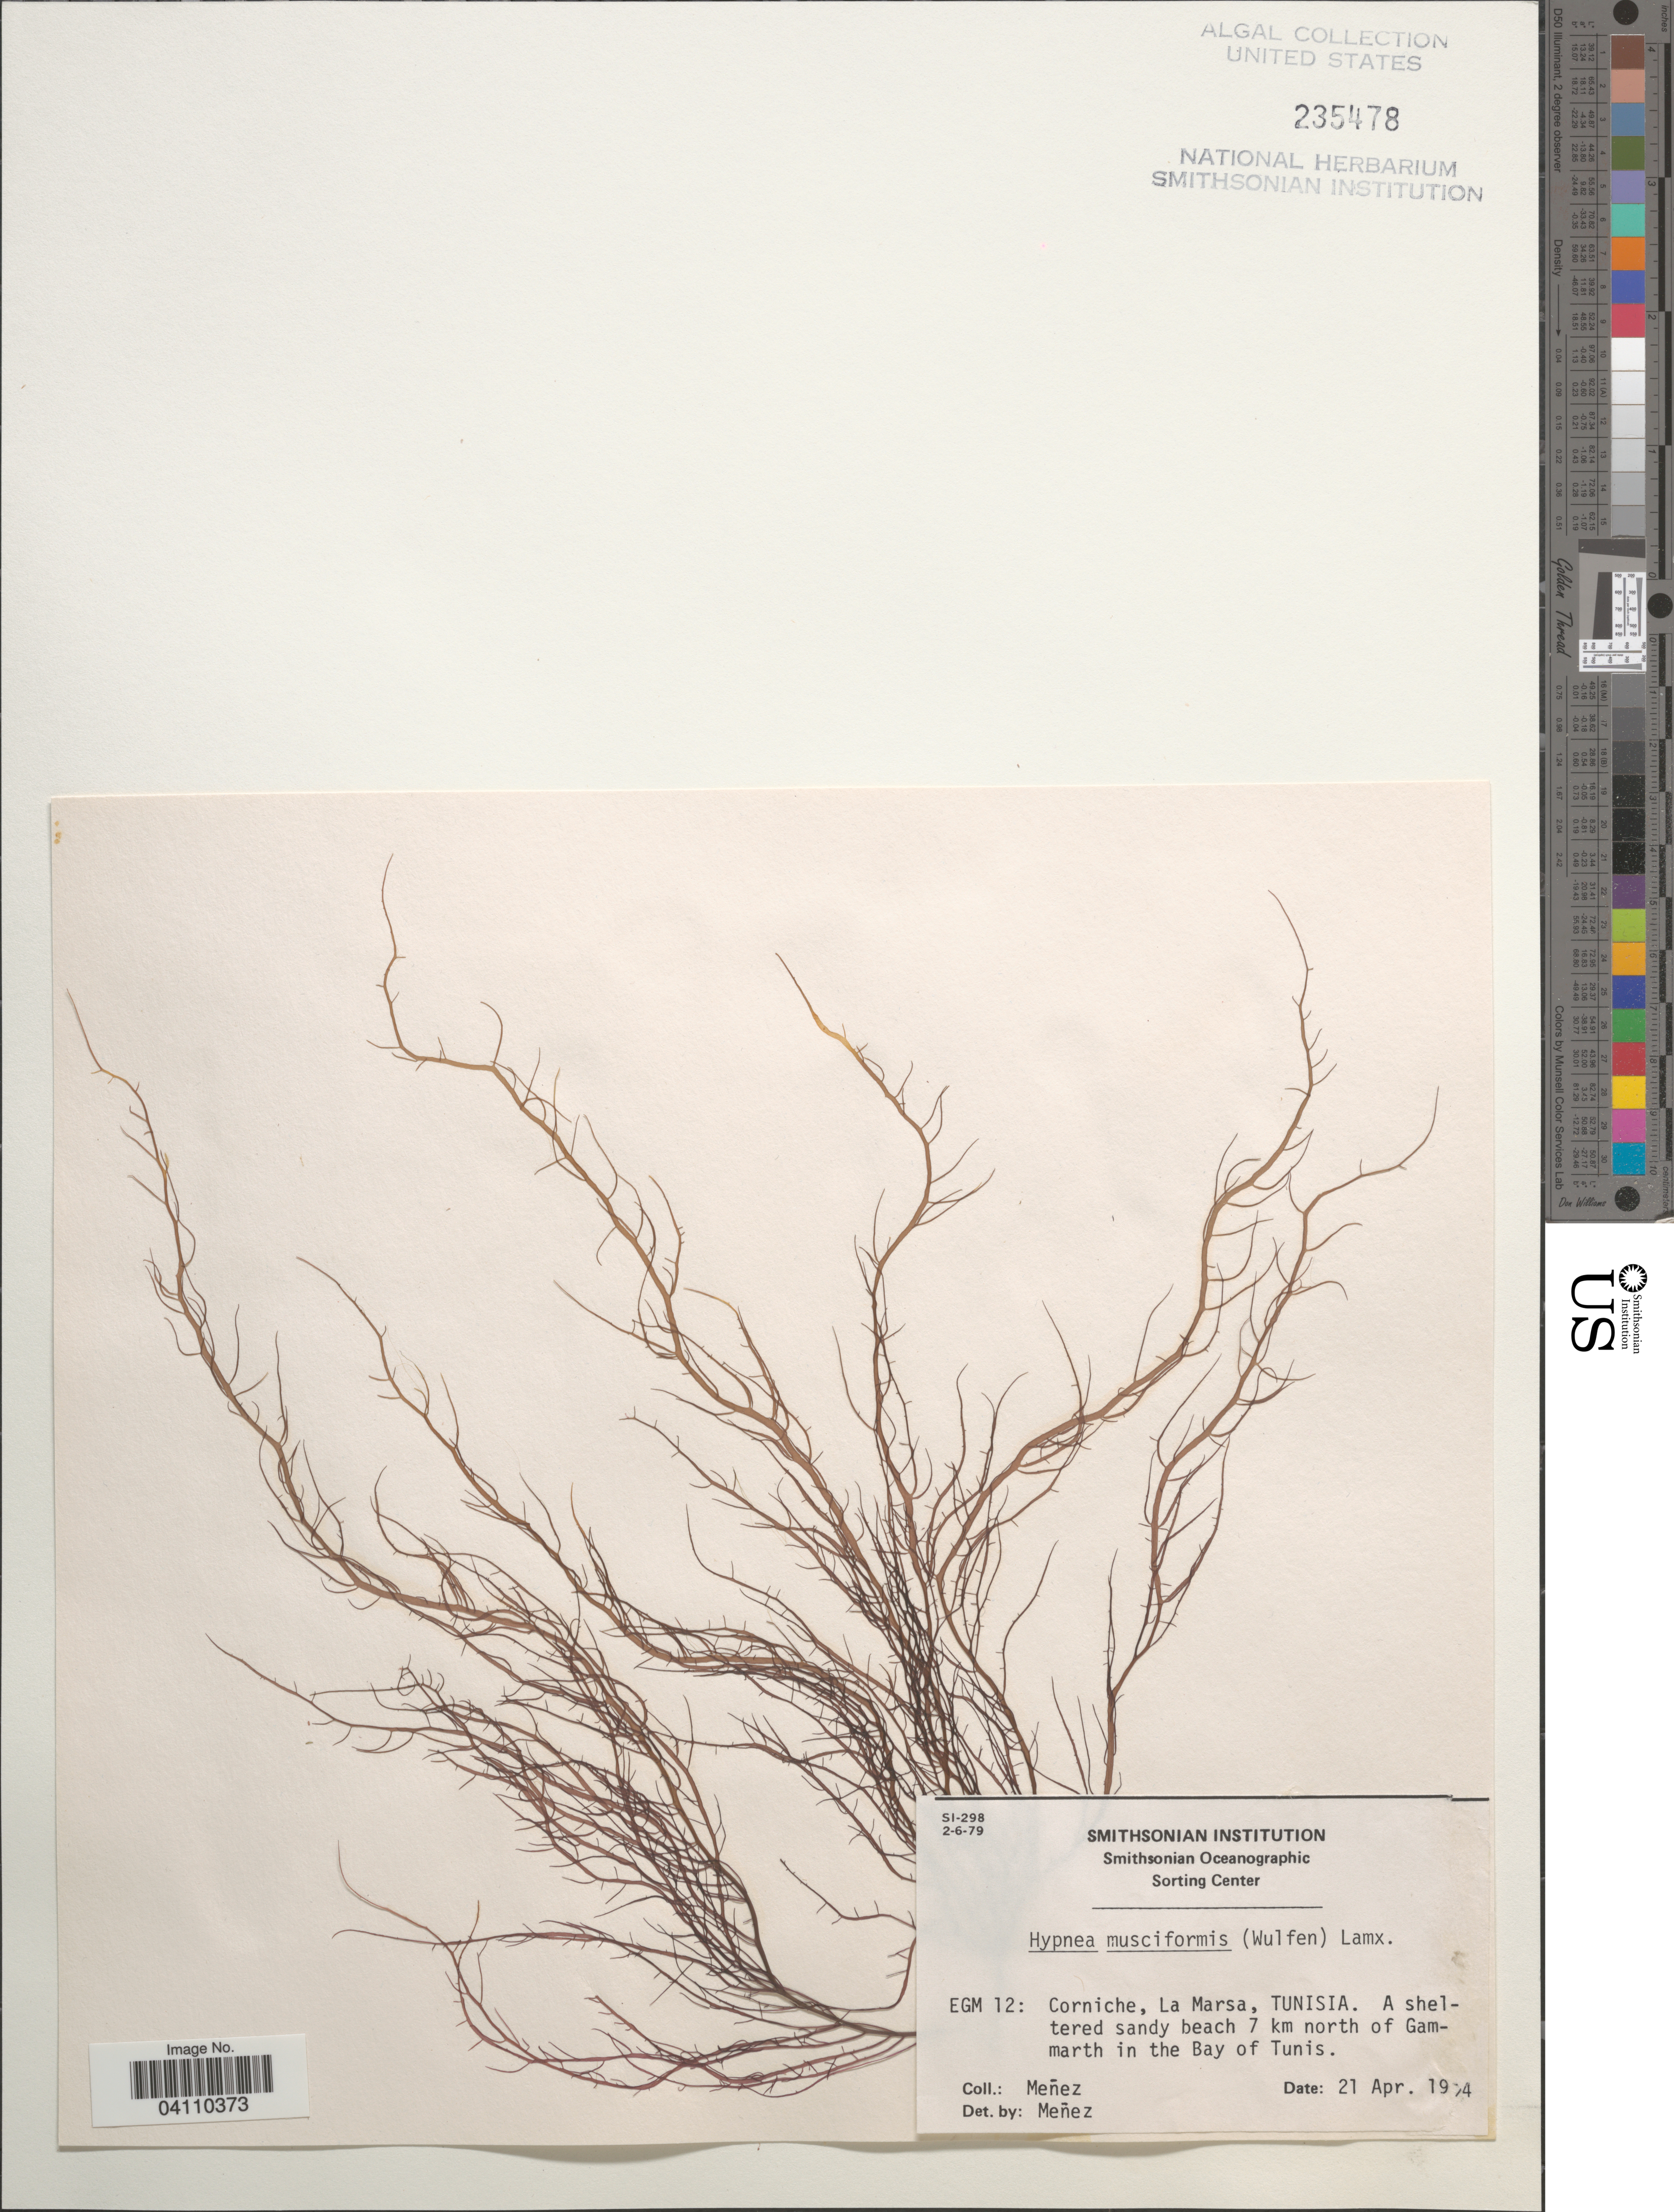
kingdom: Plantae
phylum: Rhodophyta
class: Florideophyceae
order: Gigartinales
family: Cystocloniaceae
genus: Hypnea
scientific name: Hypnea musciformis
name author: (Wulfen) J.V.Lamouroux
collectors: Menez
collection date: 1974-04-21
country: Tunisia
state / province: Tunis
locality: EGM 12: Corniche, La Marsa. Beach 7 km north of Gammarth in the Bay of Tunis.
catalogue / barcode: US 235478